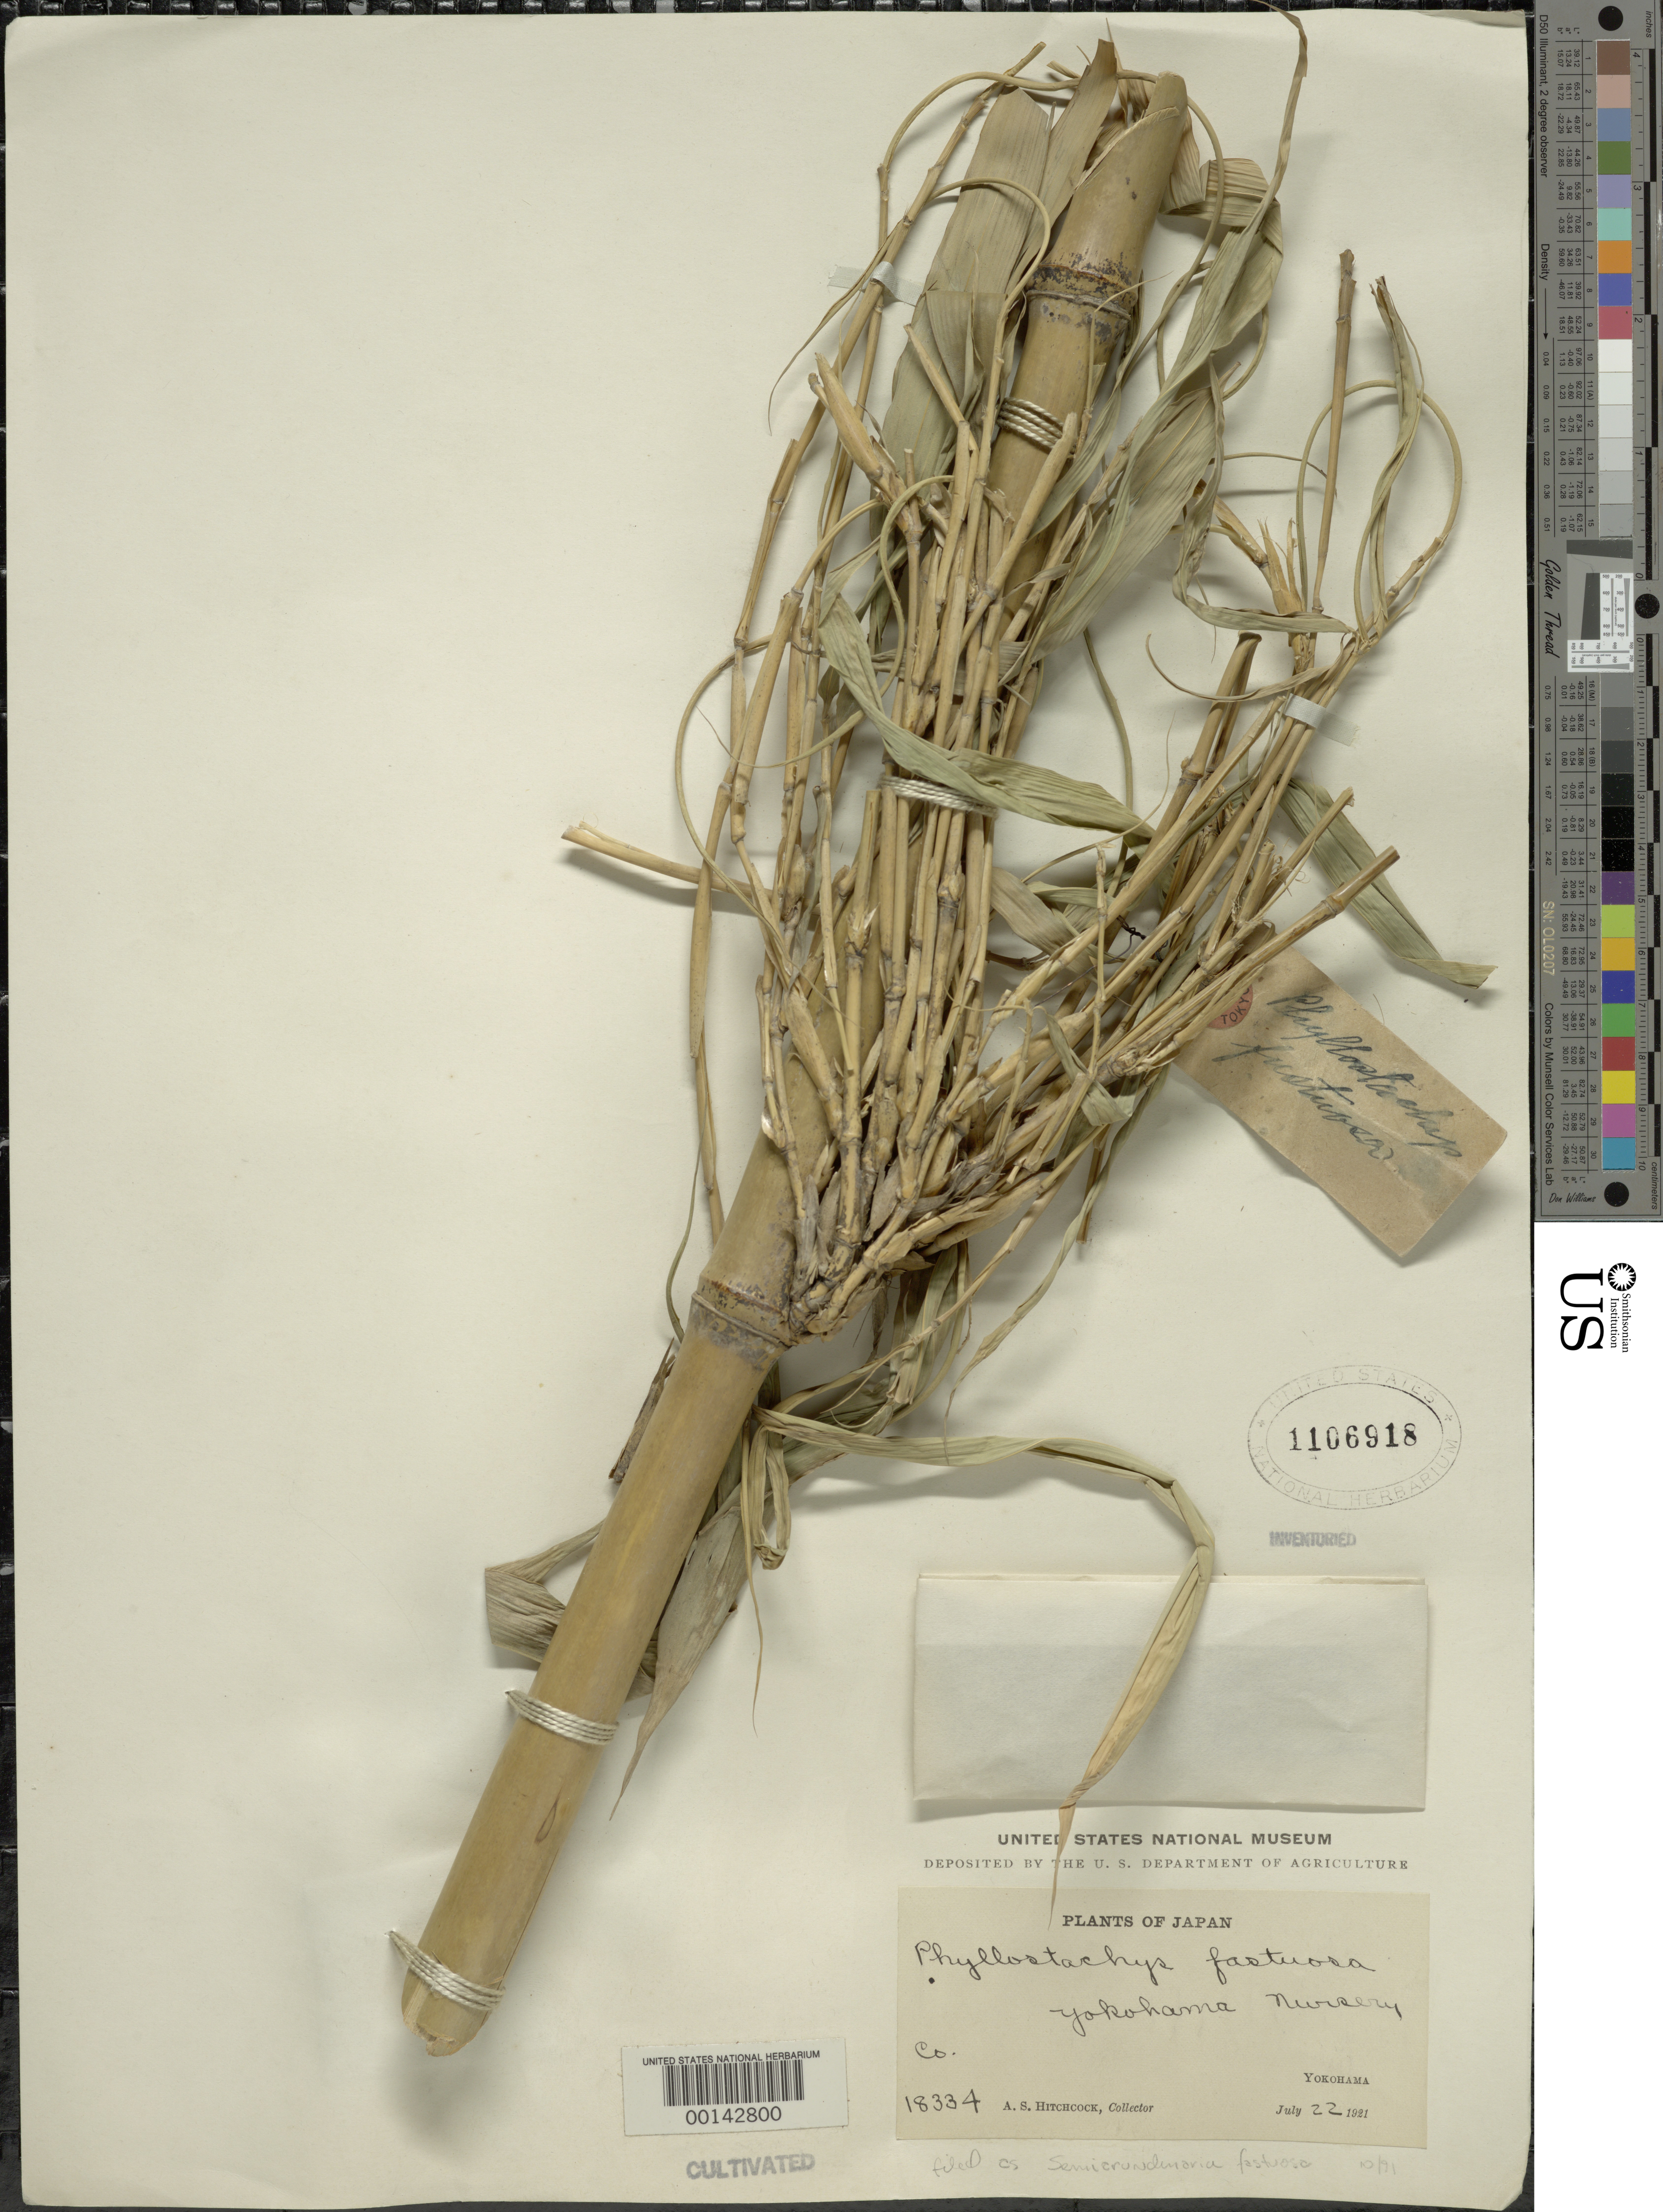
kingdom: Plantae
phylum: Tracheophyta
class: Liliopsida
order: Poales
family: Poaceae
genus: Semiarundinaria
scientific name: Semiarundinaria fastuosa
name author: Makino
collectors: A. S. Hitchcock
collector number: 18334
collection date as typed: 22 Jul 1921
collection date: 1921-07-22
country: Japan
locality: Yokohama, yokohama nursery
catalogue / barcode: US 1106918